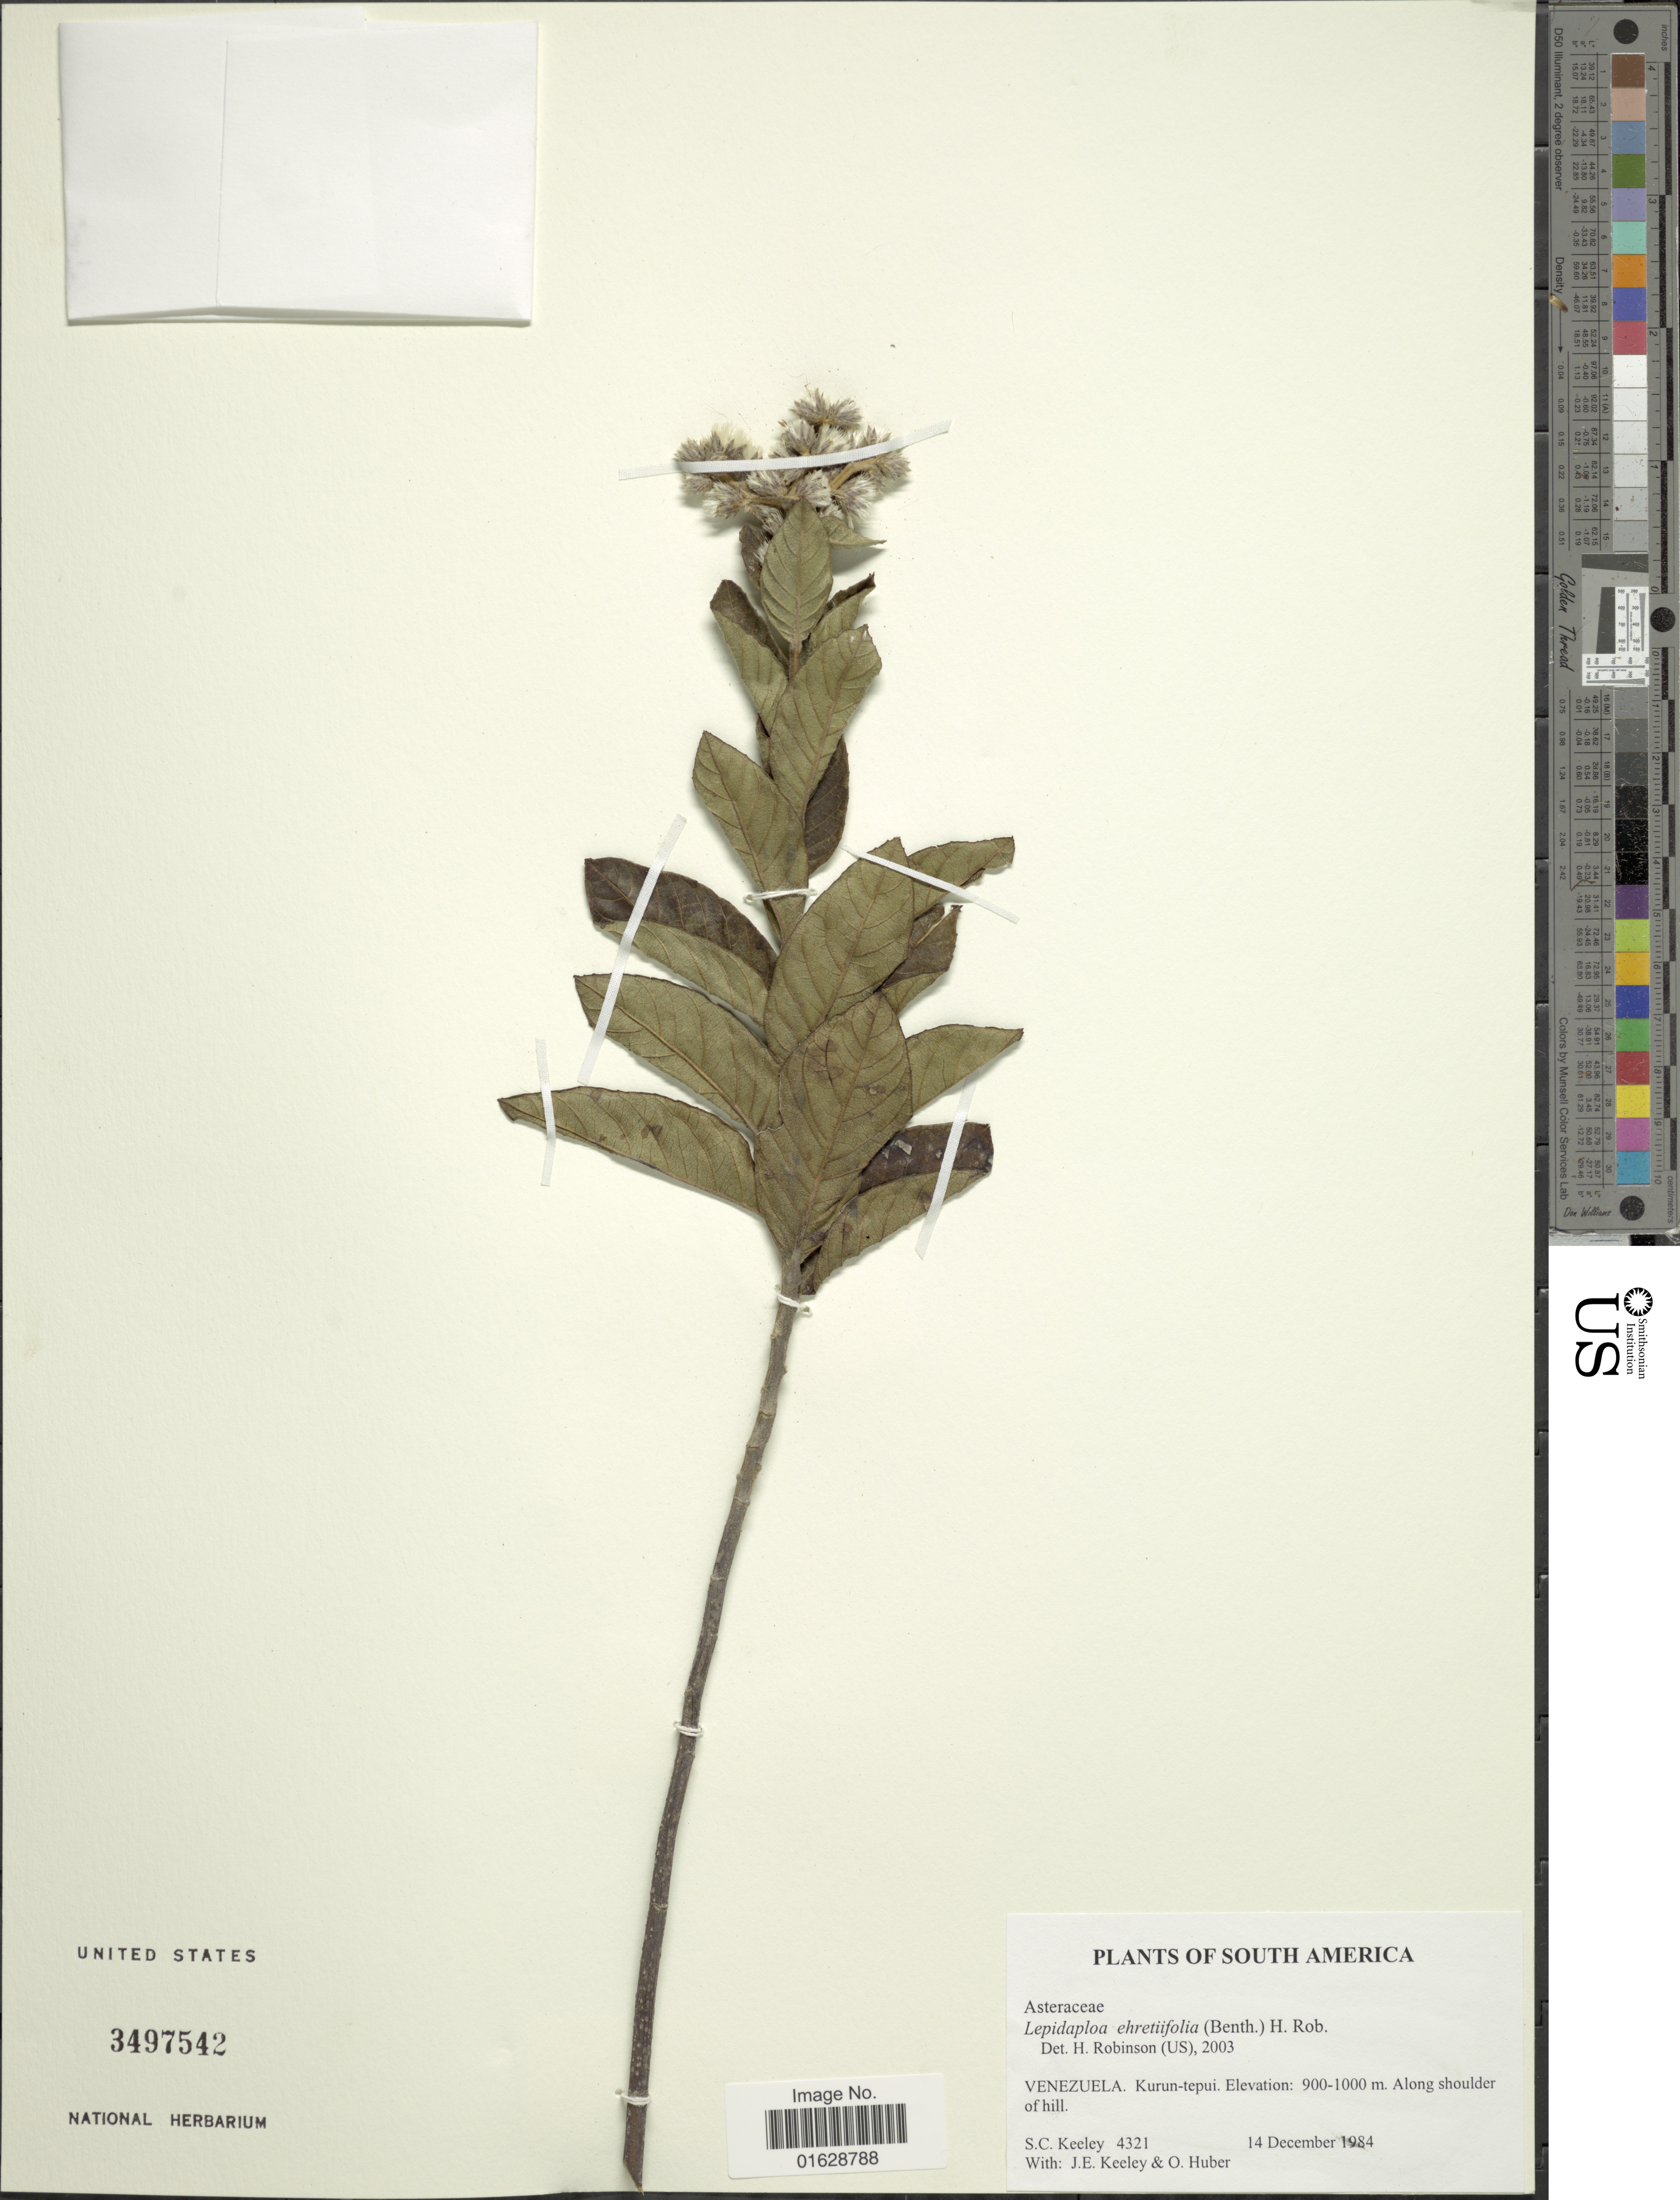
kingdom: Plantae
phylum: Tracheophyta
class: Magnoliopsida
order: Asterales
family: Asteraceae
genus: Lepidaploa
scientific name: Lepidaploa ehretiifolia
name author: (Benth.) H. Rob.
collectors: S. C. Keeley, J. E. Keeley & O. Huber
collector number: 4321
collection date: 1984-12-14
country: Venezuela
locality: Kurun-tepui. Along shoulder of hill.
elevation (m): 900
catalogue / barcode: US 3497542